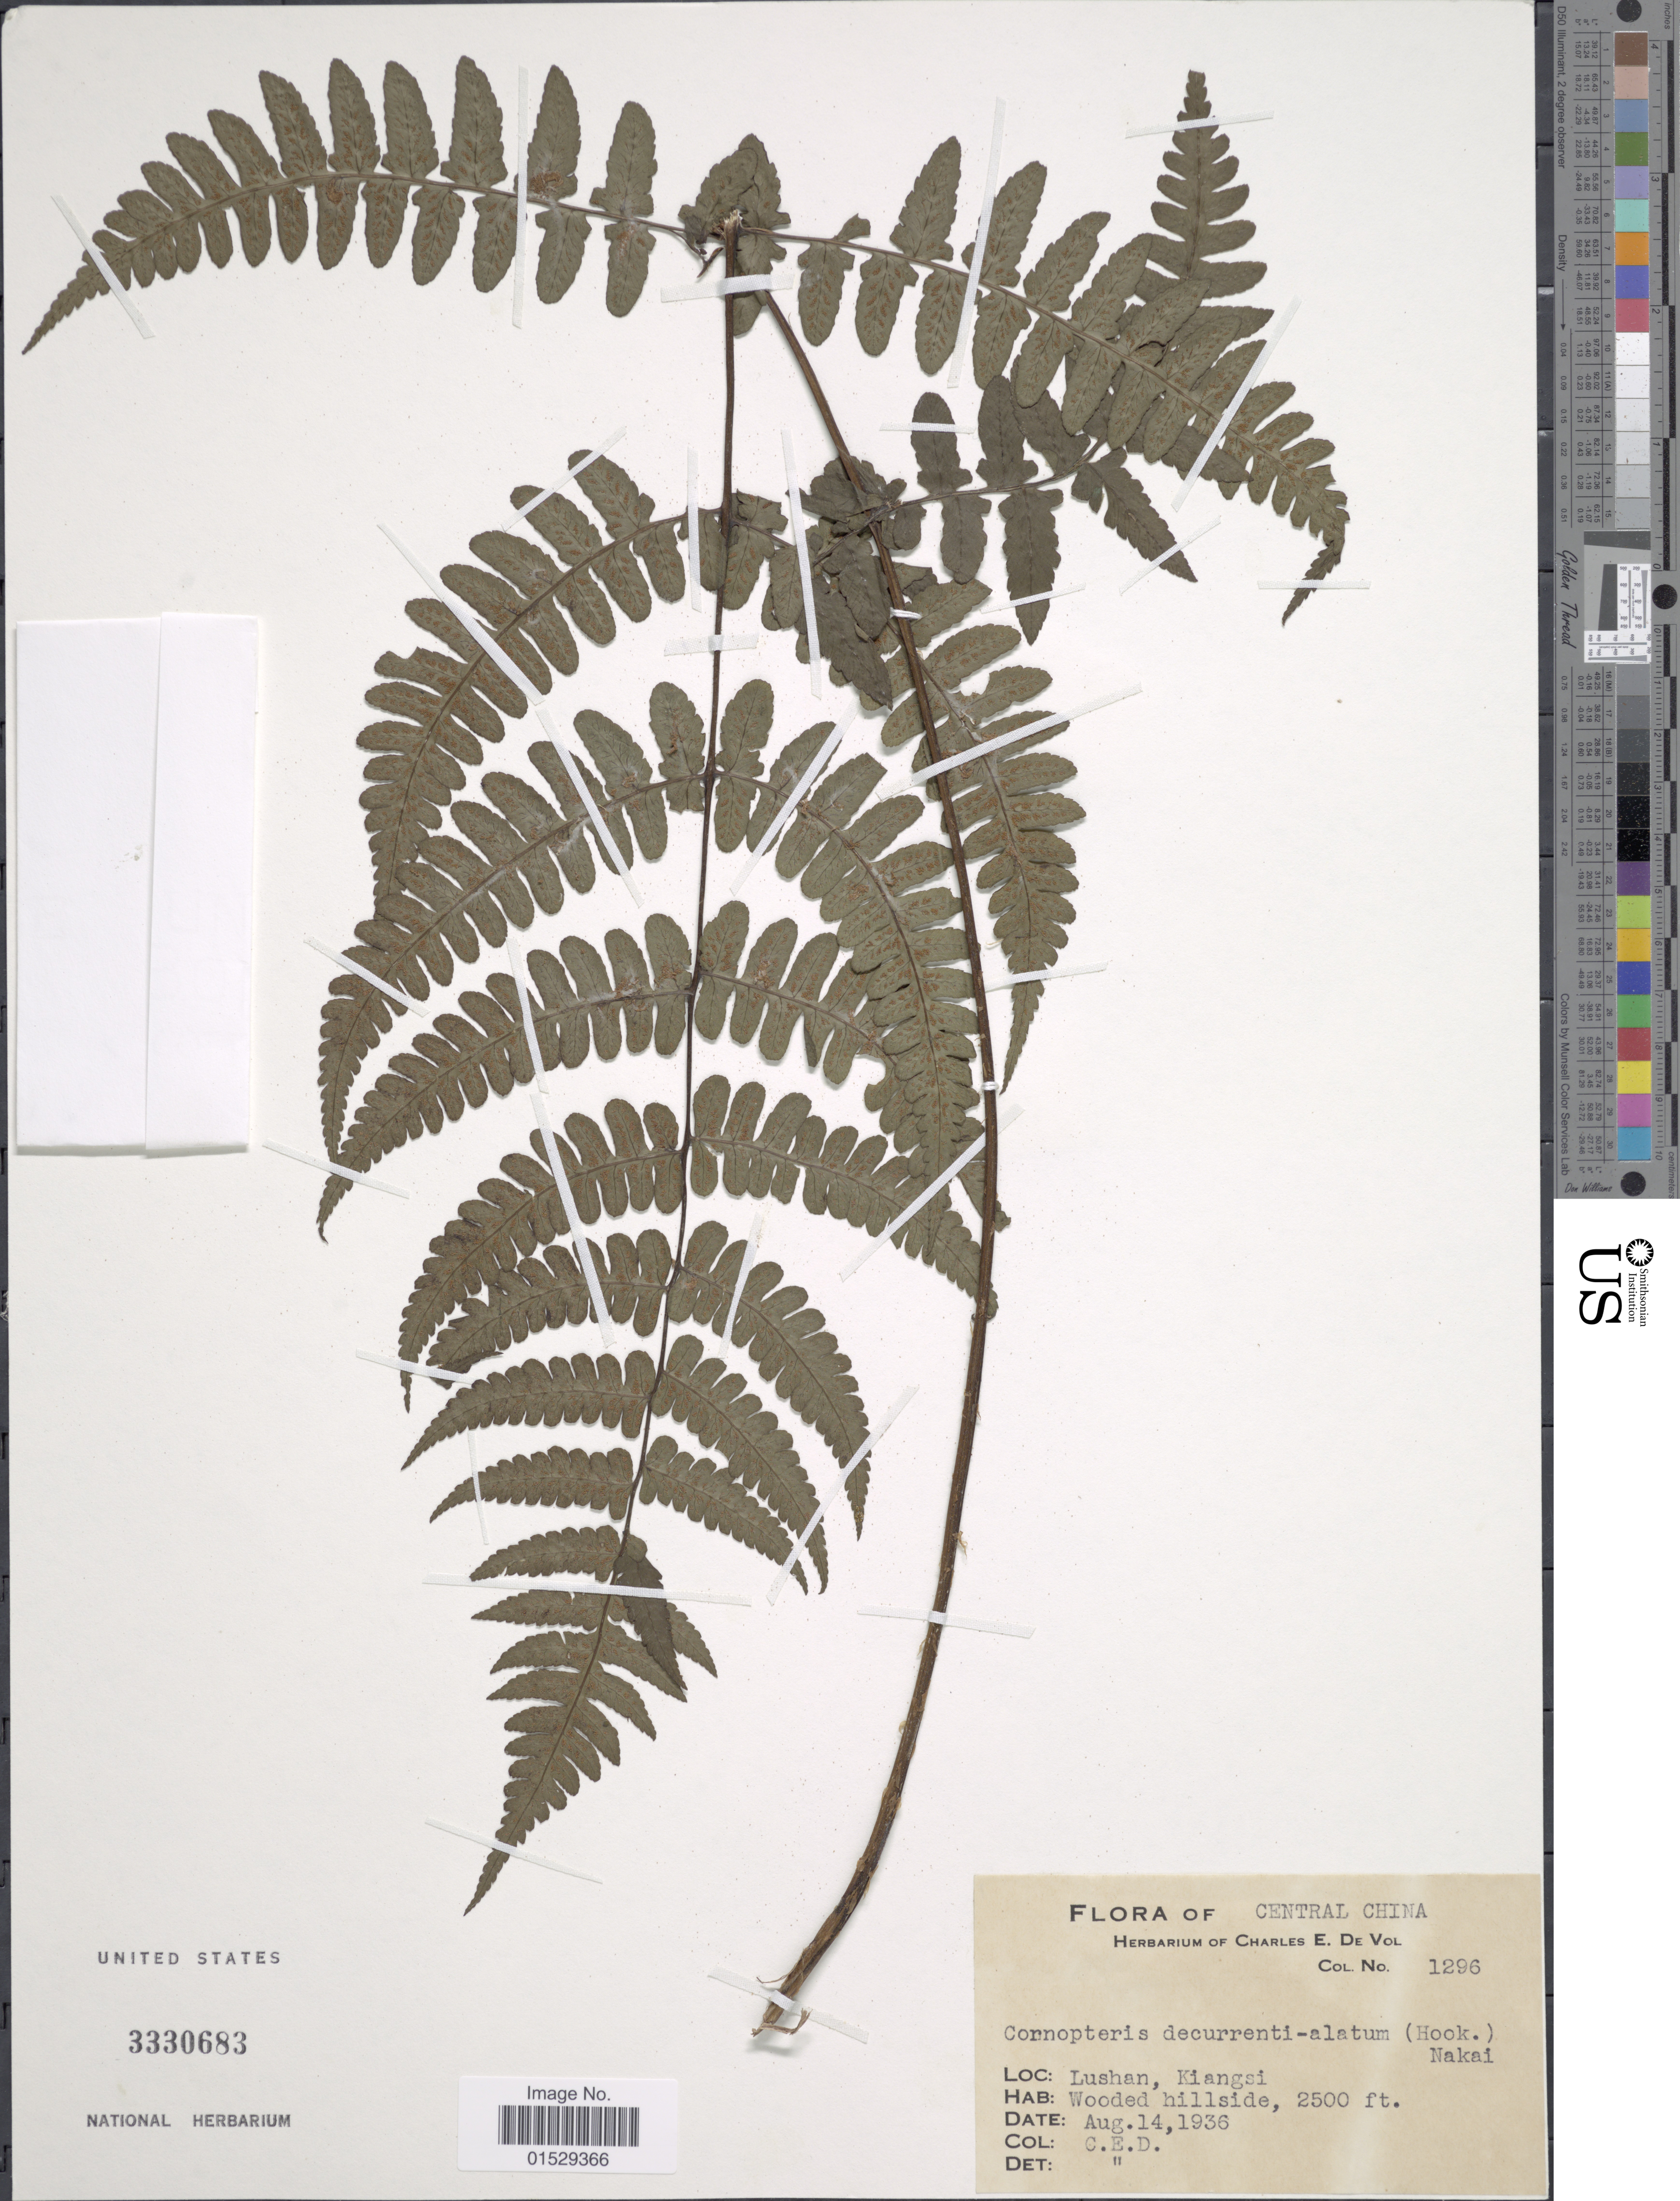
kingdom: Plantae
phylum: Tracheophyta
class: Polypodiopsida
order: Polypodiales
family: Athyriaceae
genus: Cornopteris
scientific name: Cornopteris decurrentialata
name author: (Hook.) Nakai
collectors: C. E. De Vol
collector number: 1296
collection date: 1936-08-14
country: China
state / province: Jiangxi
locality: Central China, Lushan, Kiangsi, wooded hillside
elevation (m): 762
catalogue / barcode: US 3330683